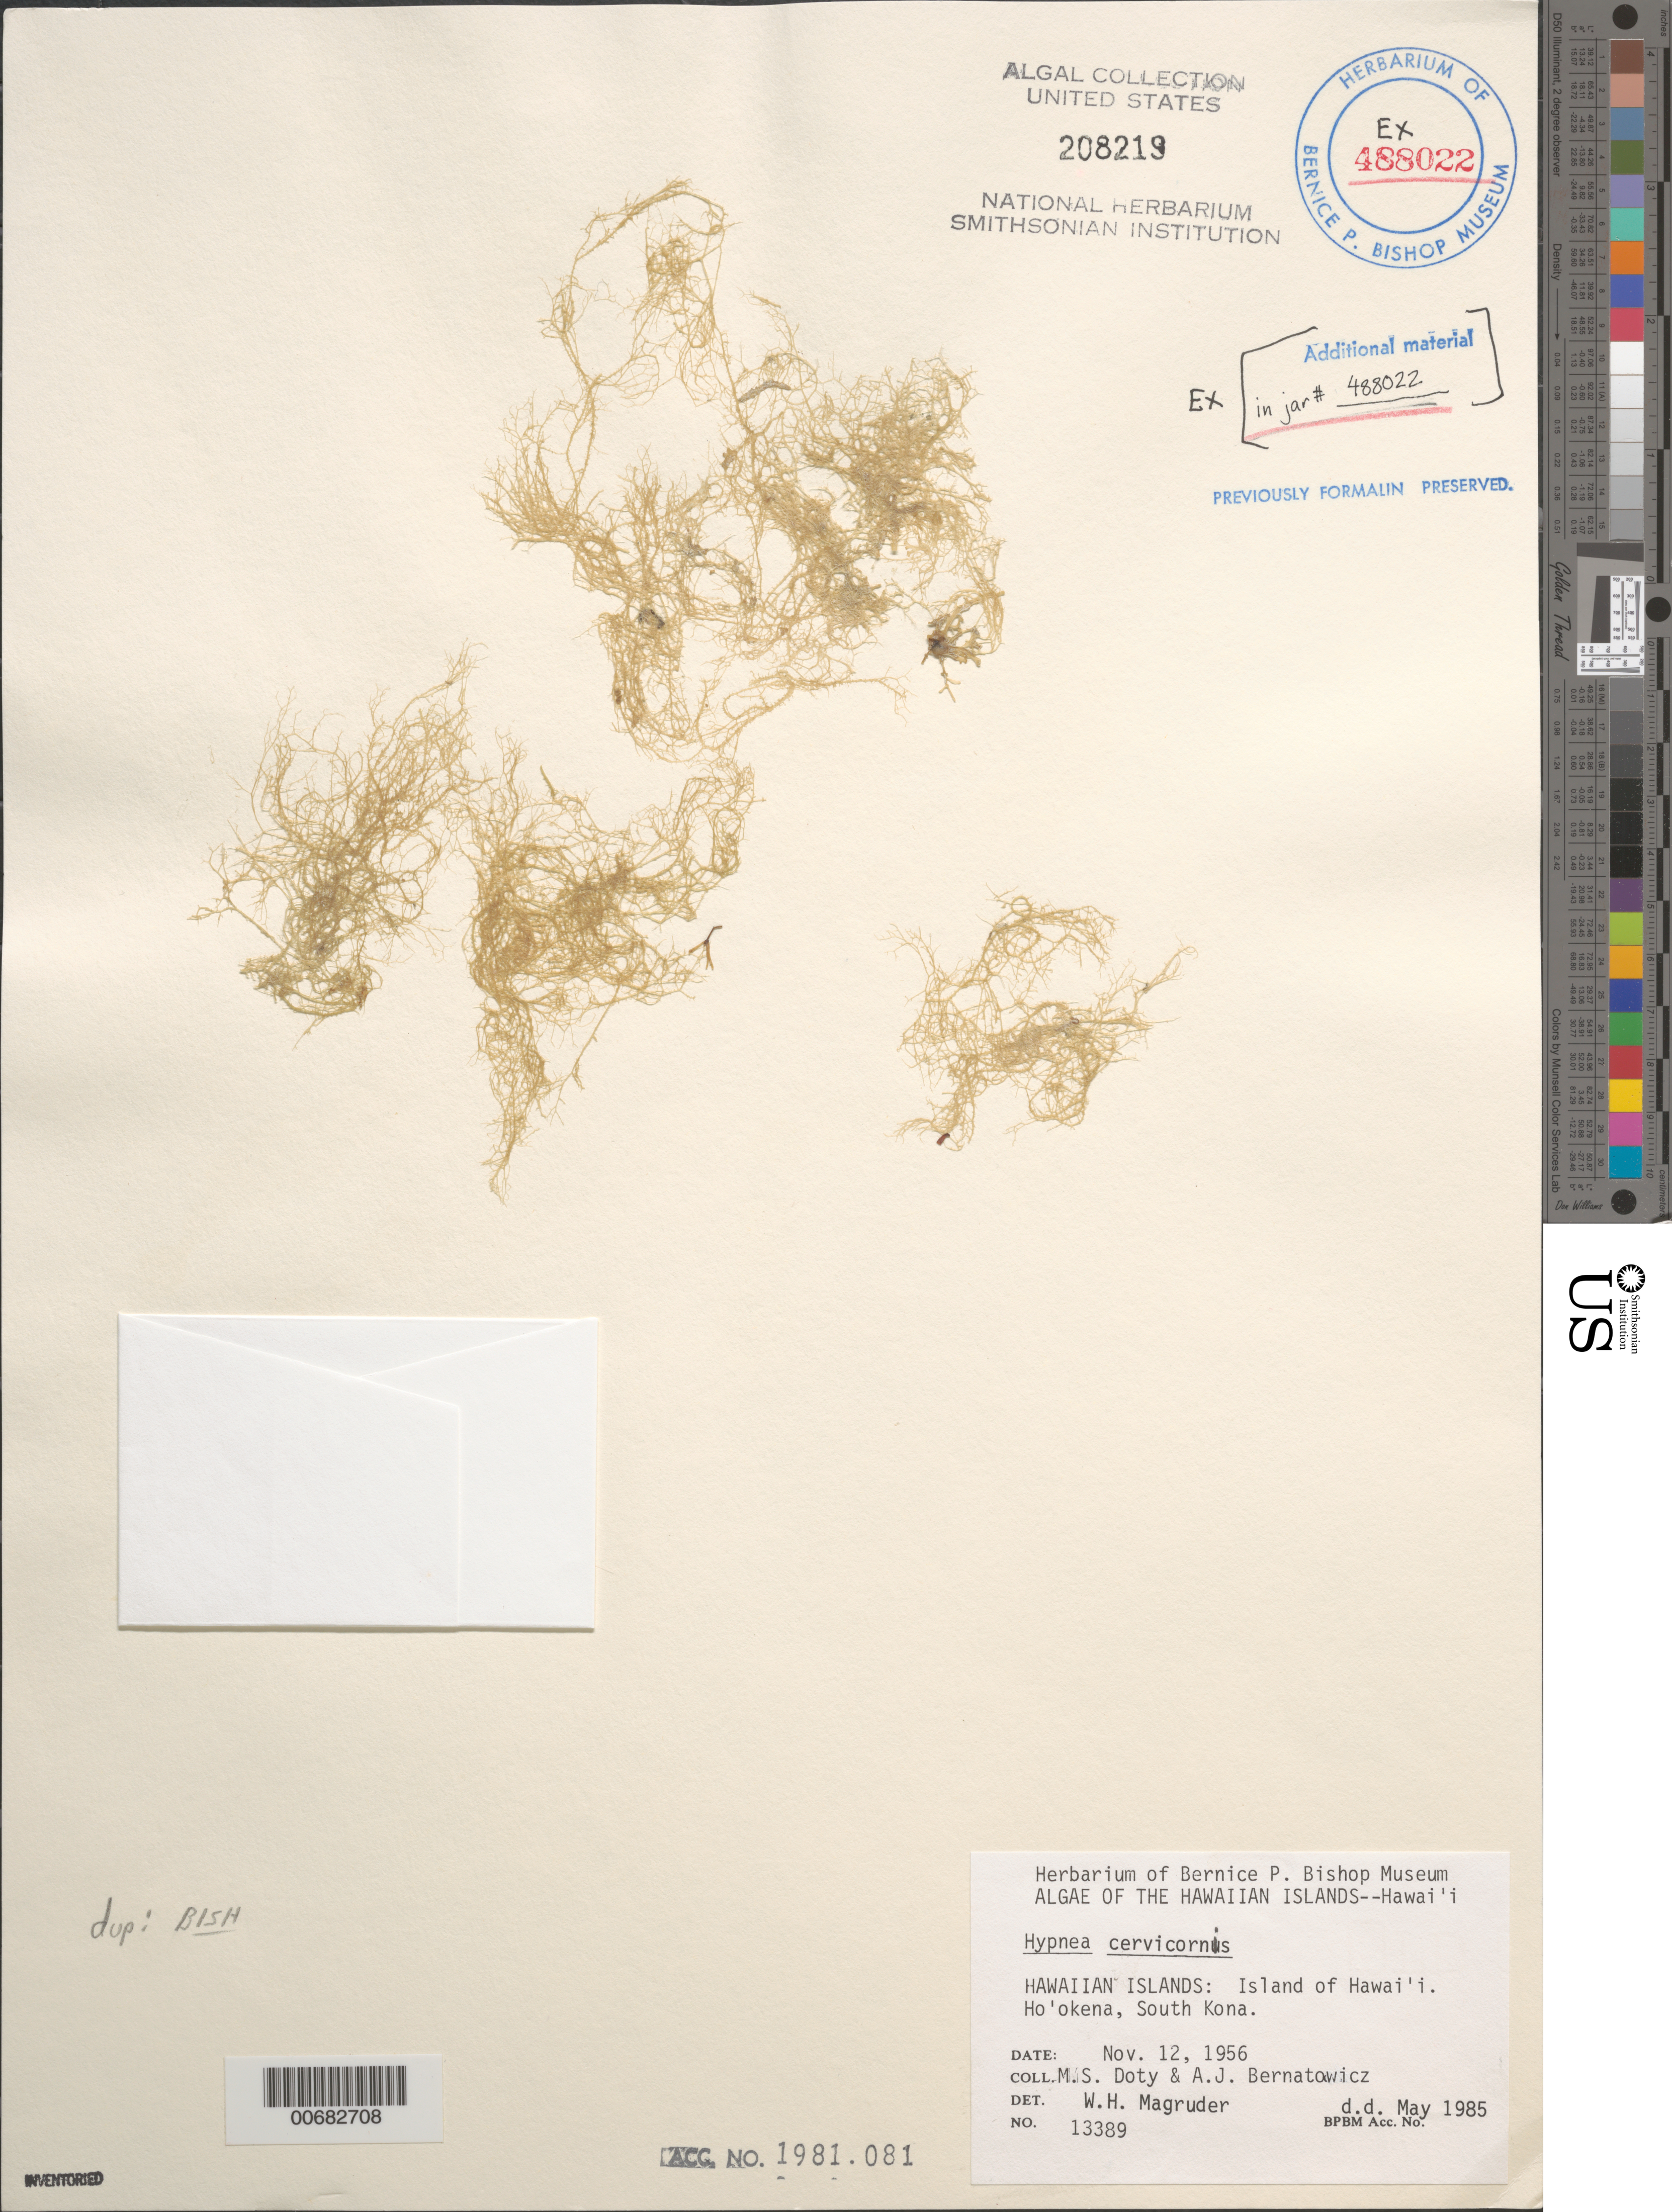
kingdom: Plantae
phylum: Rhodophyta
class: Florideophyceae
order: Gigartinales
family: Cystocloniaceae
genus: Hypnea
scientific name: Hypnea cervicornis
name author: J. Agardh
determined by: Magruder, W. H.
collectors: M. S. Doty & A. Bernatowicz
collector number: MSD 13389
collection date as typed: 12 Nov 1956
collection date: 1956-11-12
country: United States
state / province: Hawaii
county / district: Hawaii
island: Hawaii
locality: South Kona, Hookena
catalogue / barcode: US 208219